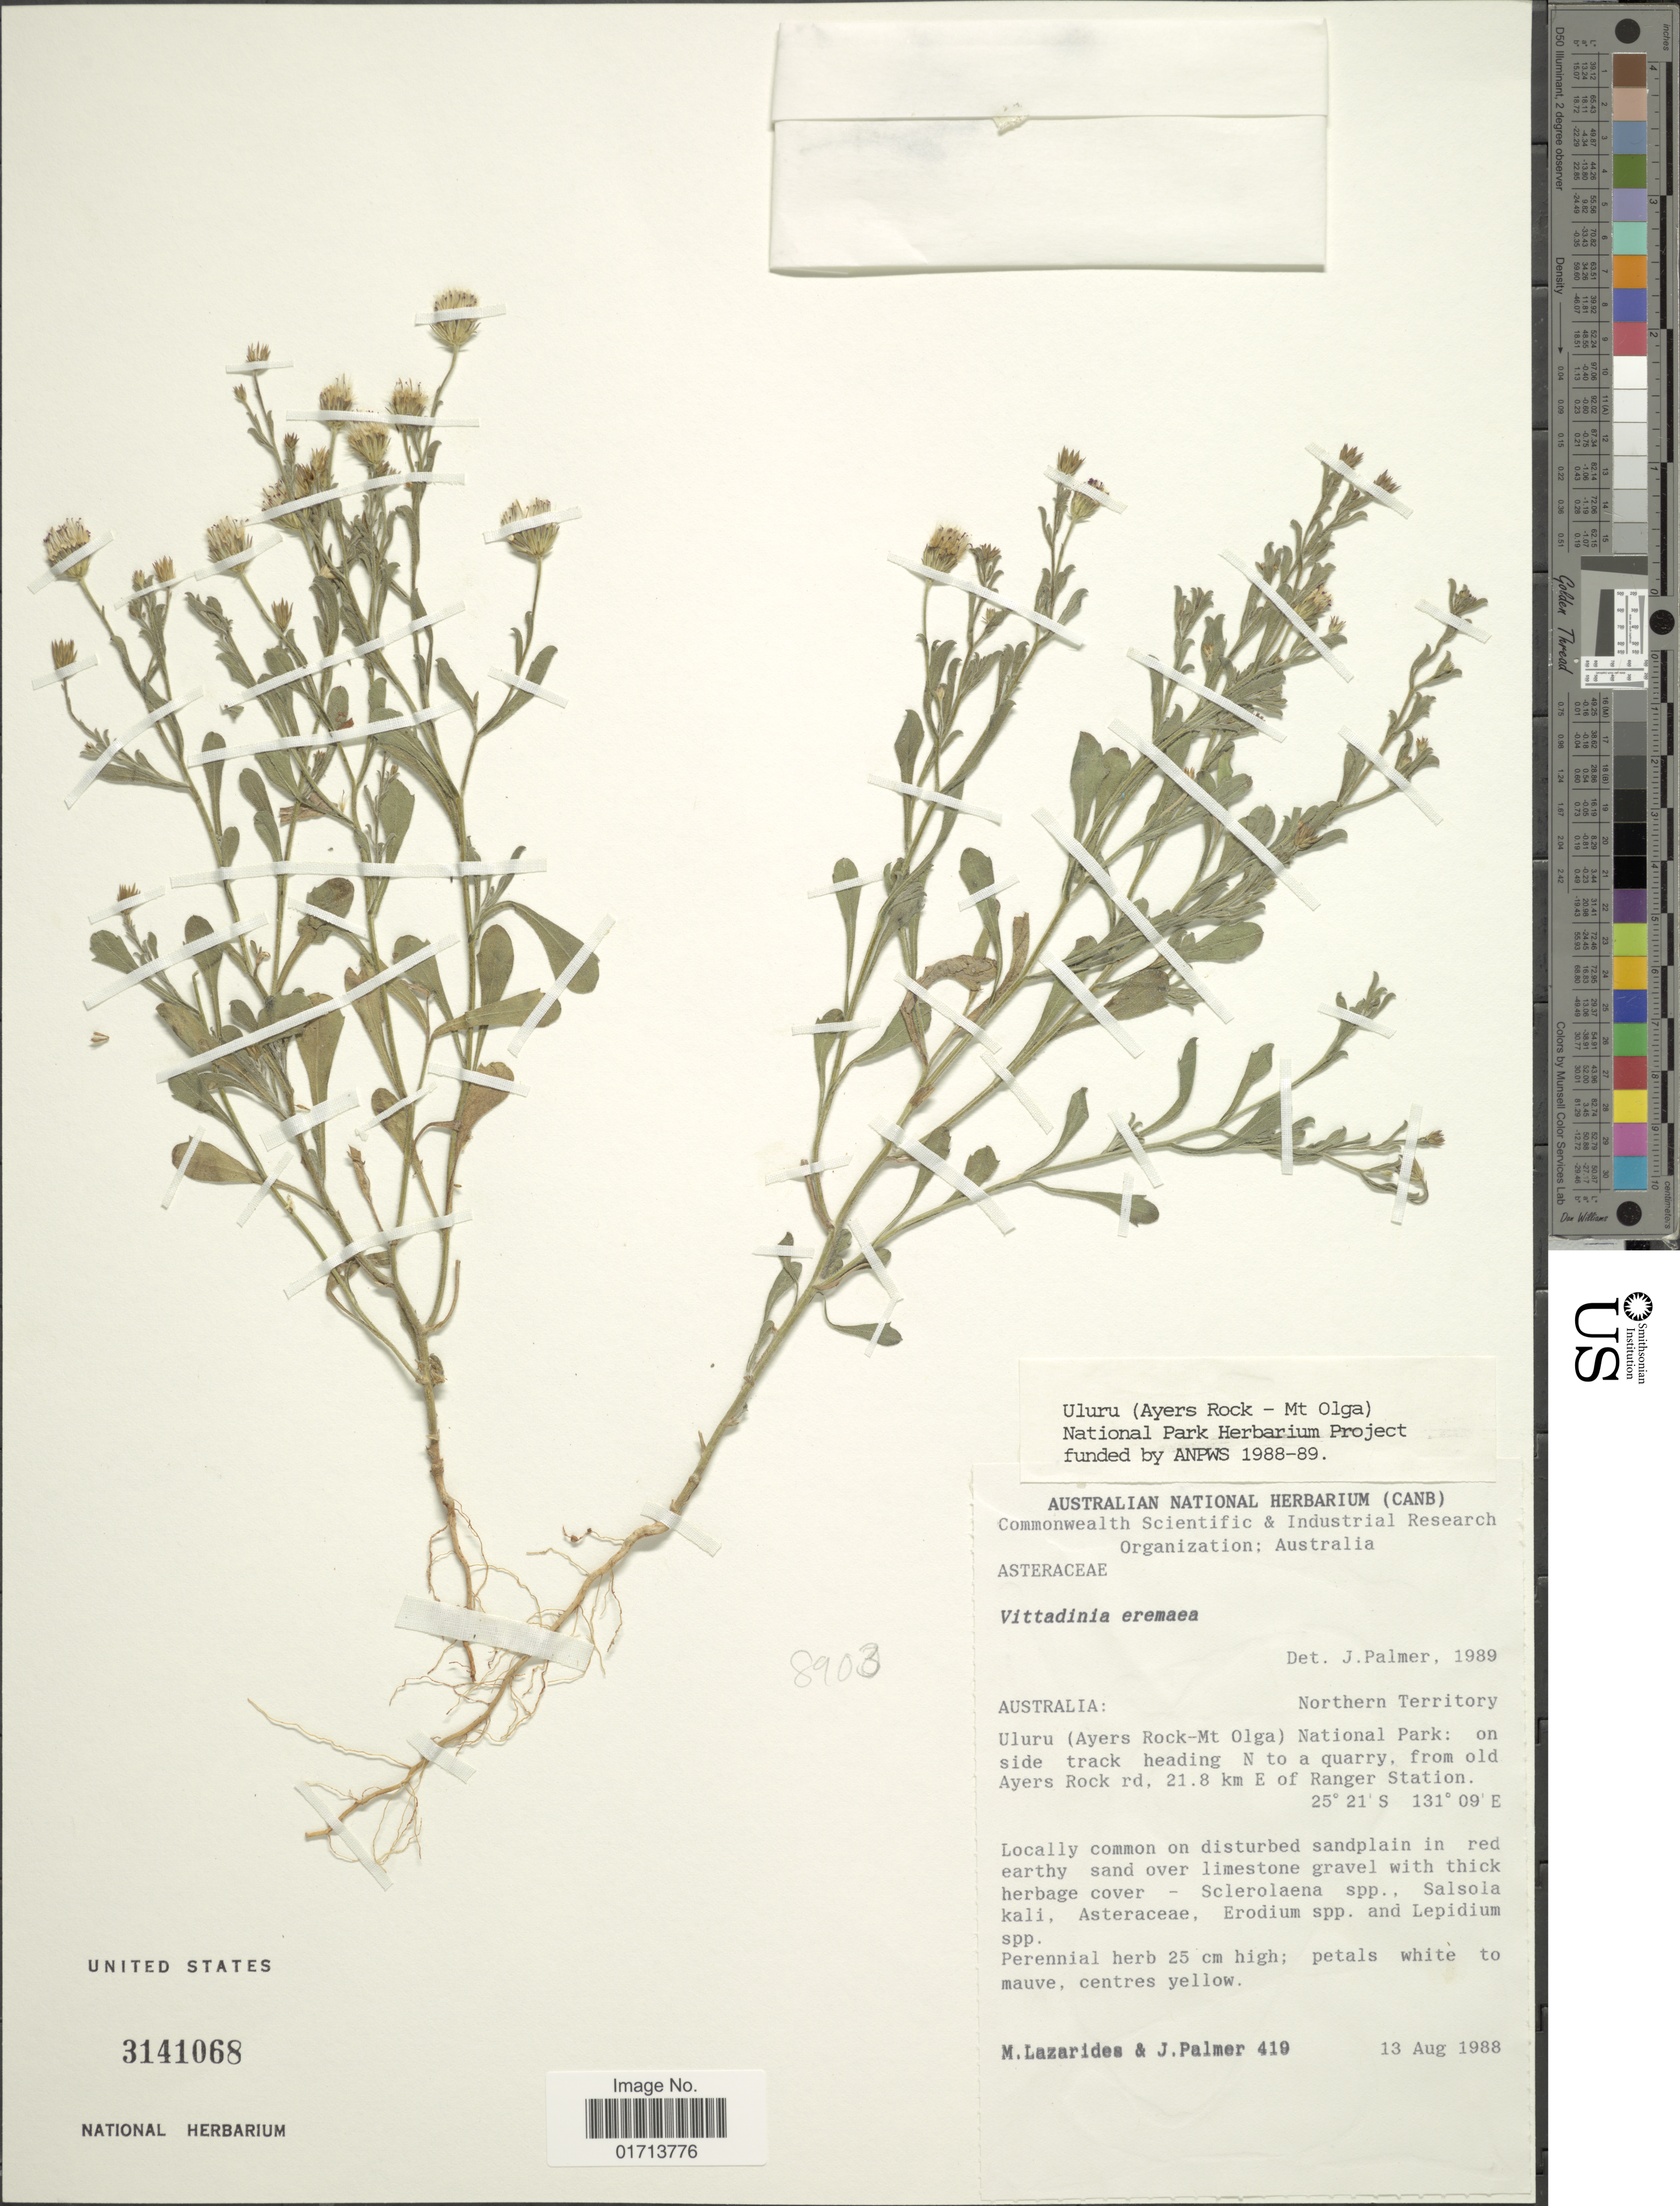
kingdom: Plantae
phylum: Tracheophyta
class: Magnoliopsida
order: Asterales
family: Asteraceae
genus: Vittadinia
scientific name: Vittadinia eremaea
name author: N.T. Burb.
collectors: M. Lazarides & J. Palmer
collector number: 418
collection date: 1988-08-13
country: Australia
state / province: Northern Territory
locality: Uluru (Ayers Rock-Mt Olga) National ParkL on side track heading N to a quarry, from old Ayers Rock rd, 21.8 km E of Ranger Station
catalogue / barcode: US 3141068